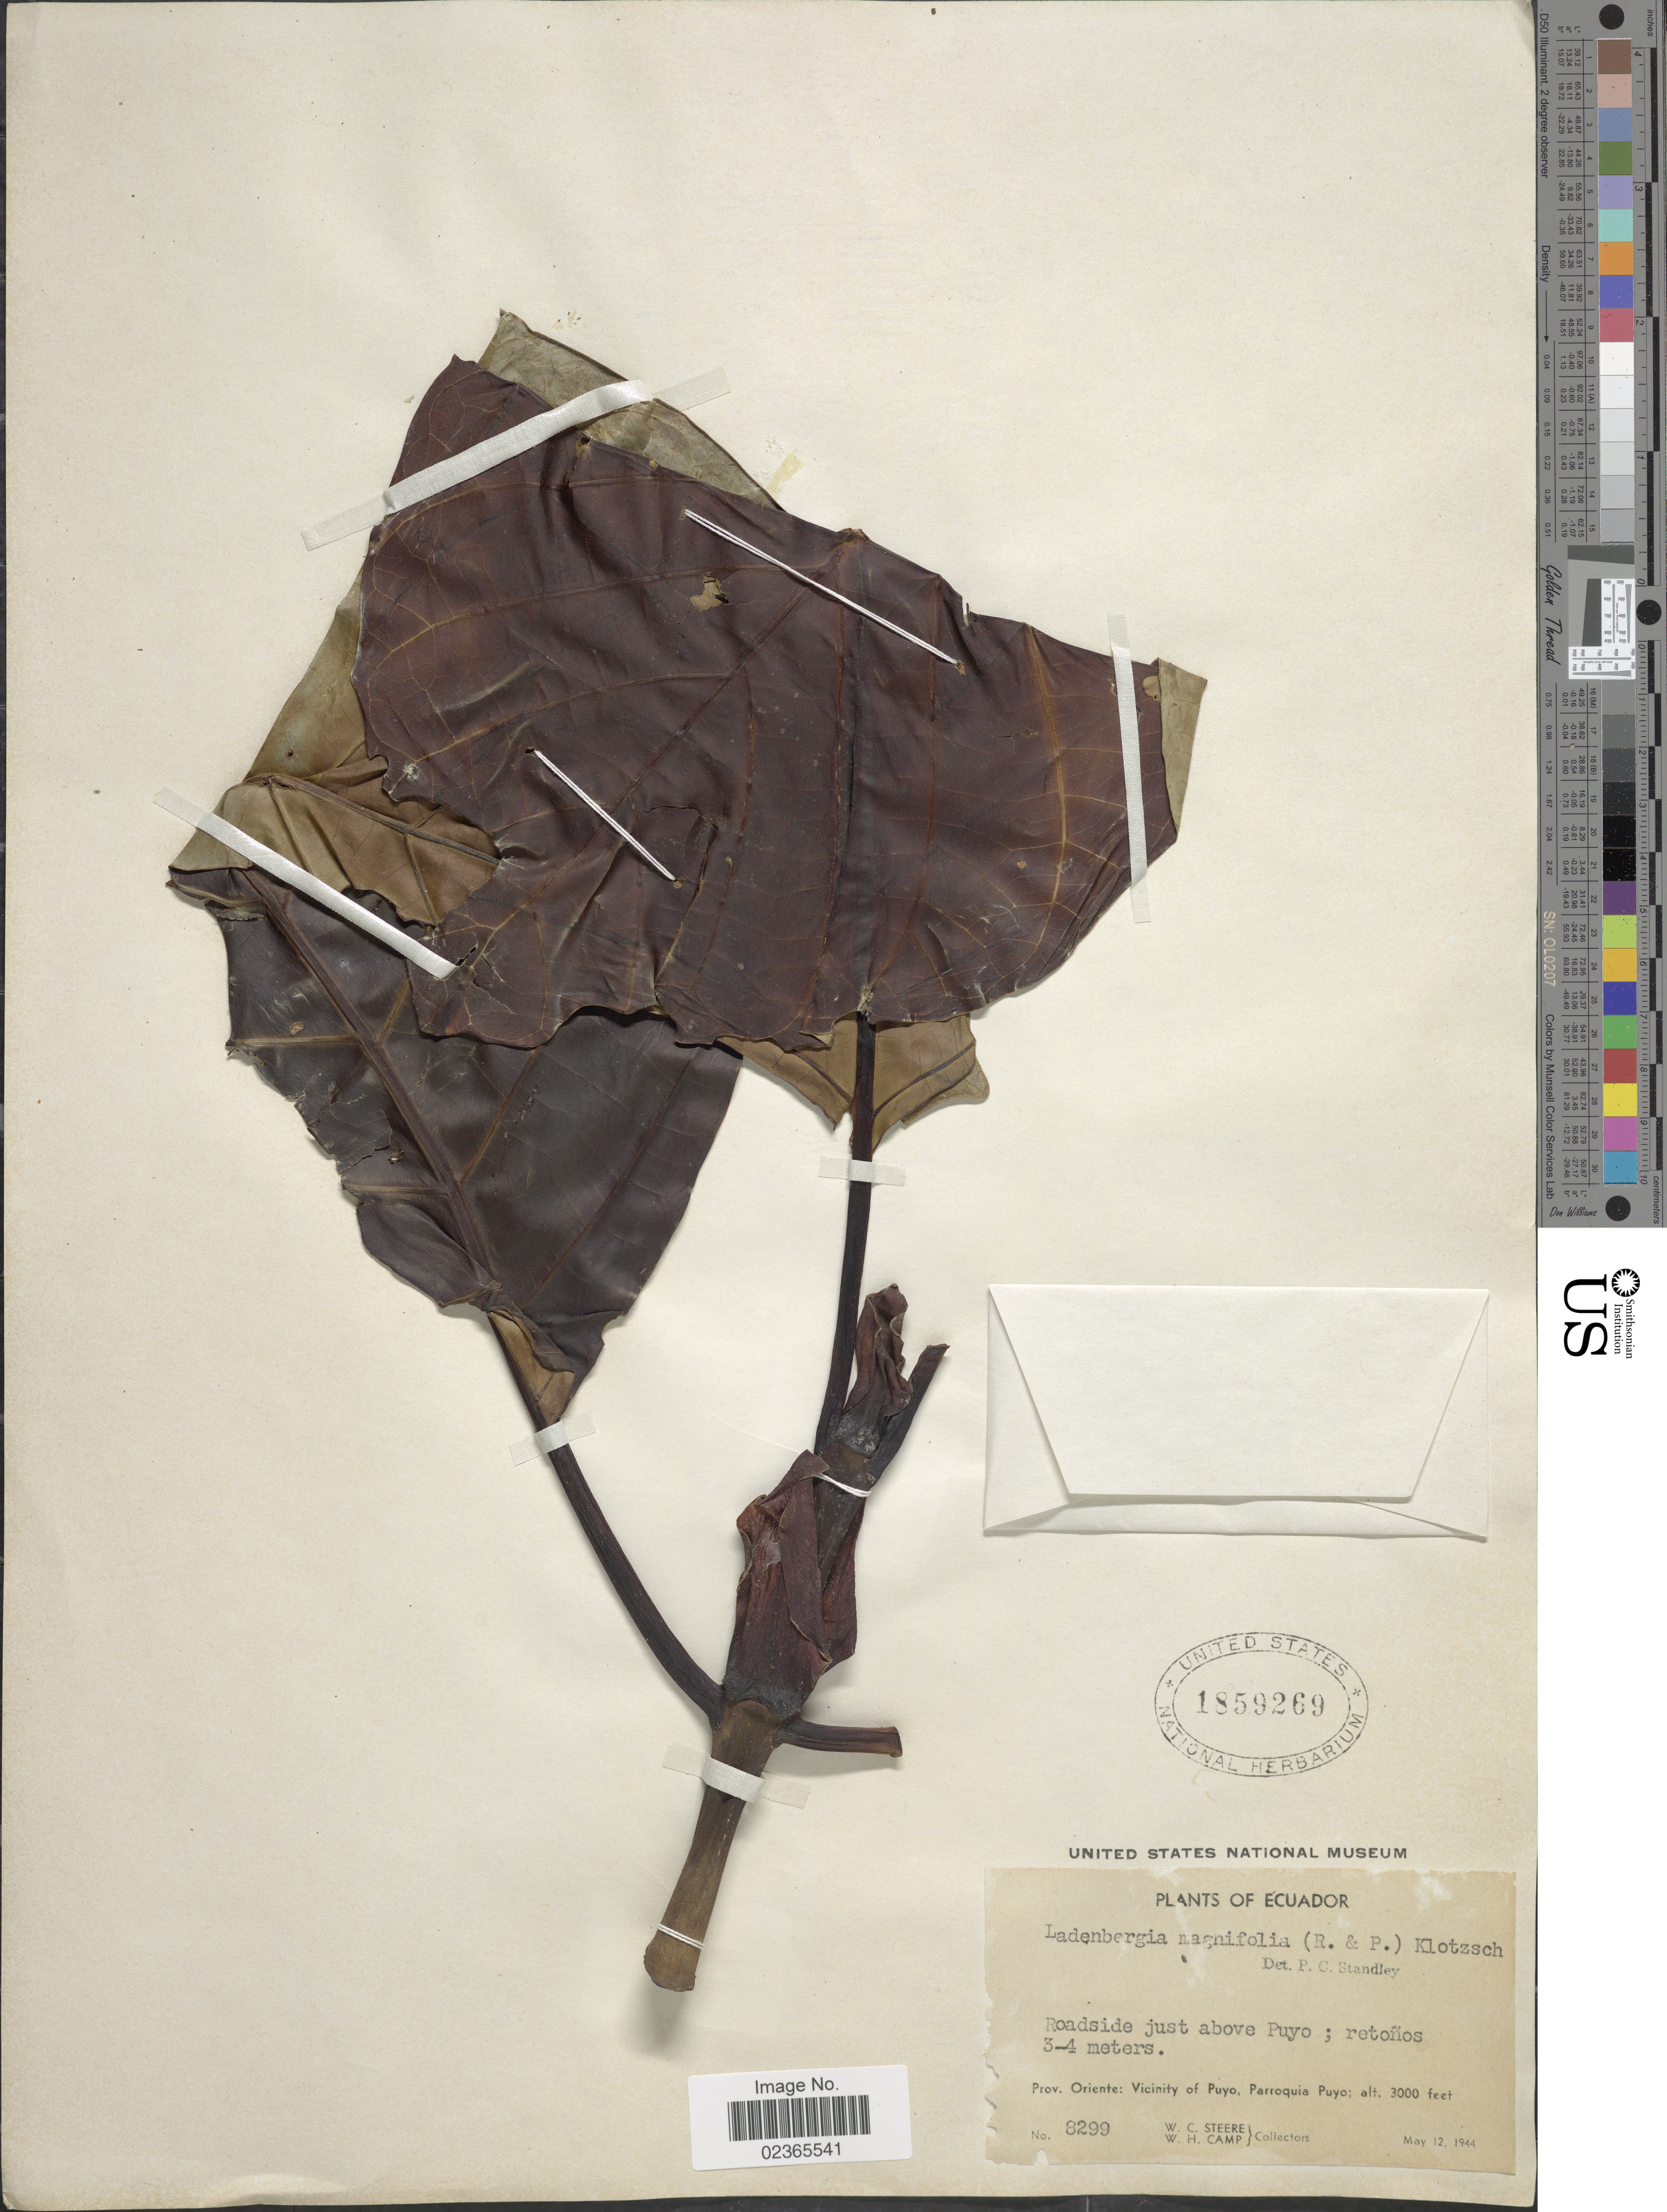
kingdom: Plantae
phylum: Tracheophyta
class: Magnoliopsida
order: Gentianales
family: Rubiaceae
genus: Ladenbergia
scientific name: Ladenbergia oblongifolia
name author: (Mutis) L. Andersson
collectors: W. C. Steere & W. H. Camp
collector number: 8299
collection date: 1944-05-12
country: Ecuador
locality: Roadside above Puyo, Prov. Oriente: Vicinity of Puyo, Parroquia Puyo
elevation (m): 914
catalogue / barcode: US 1859269